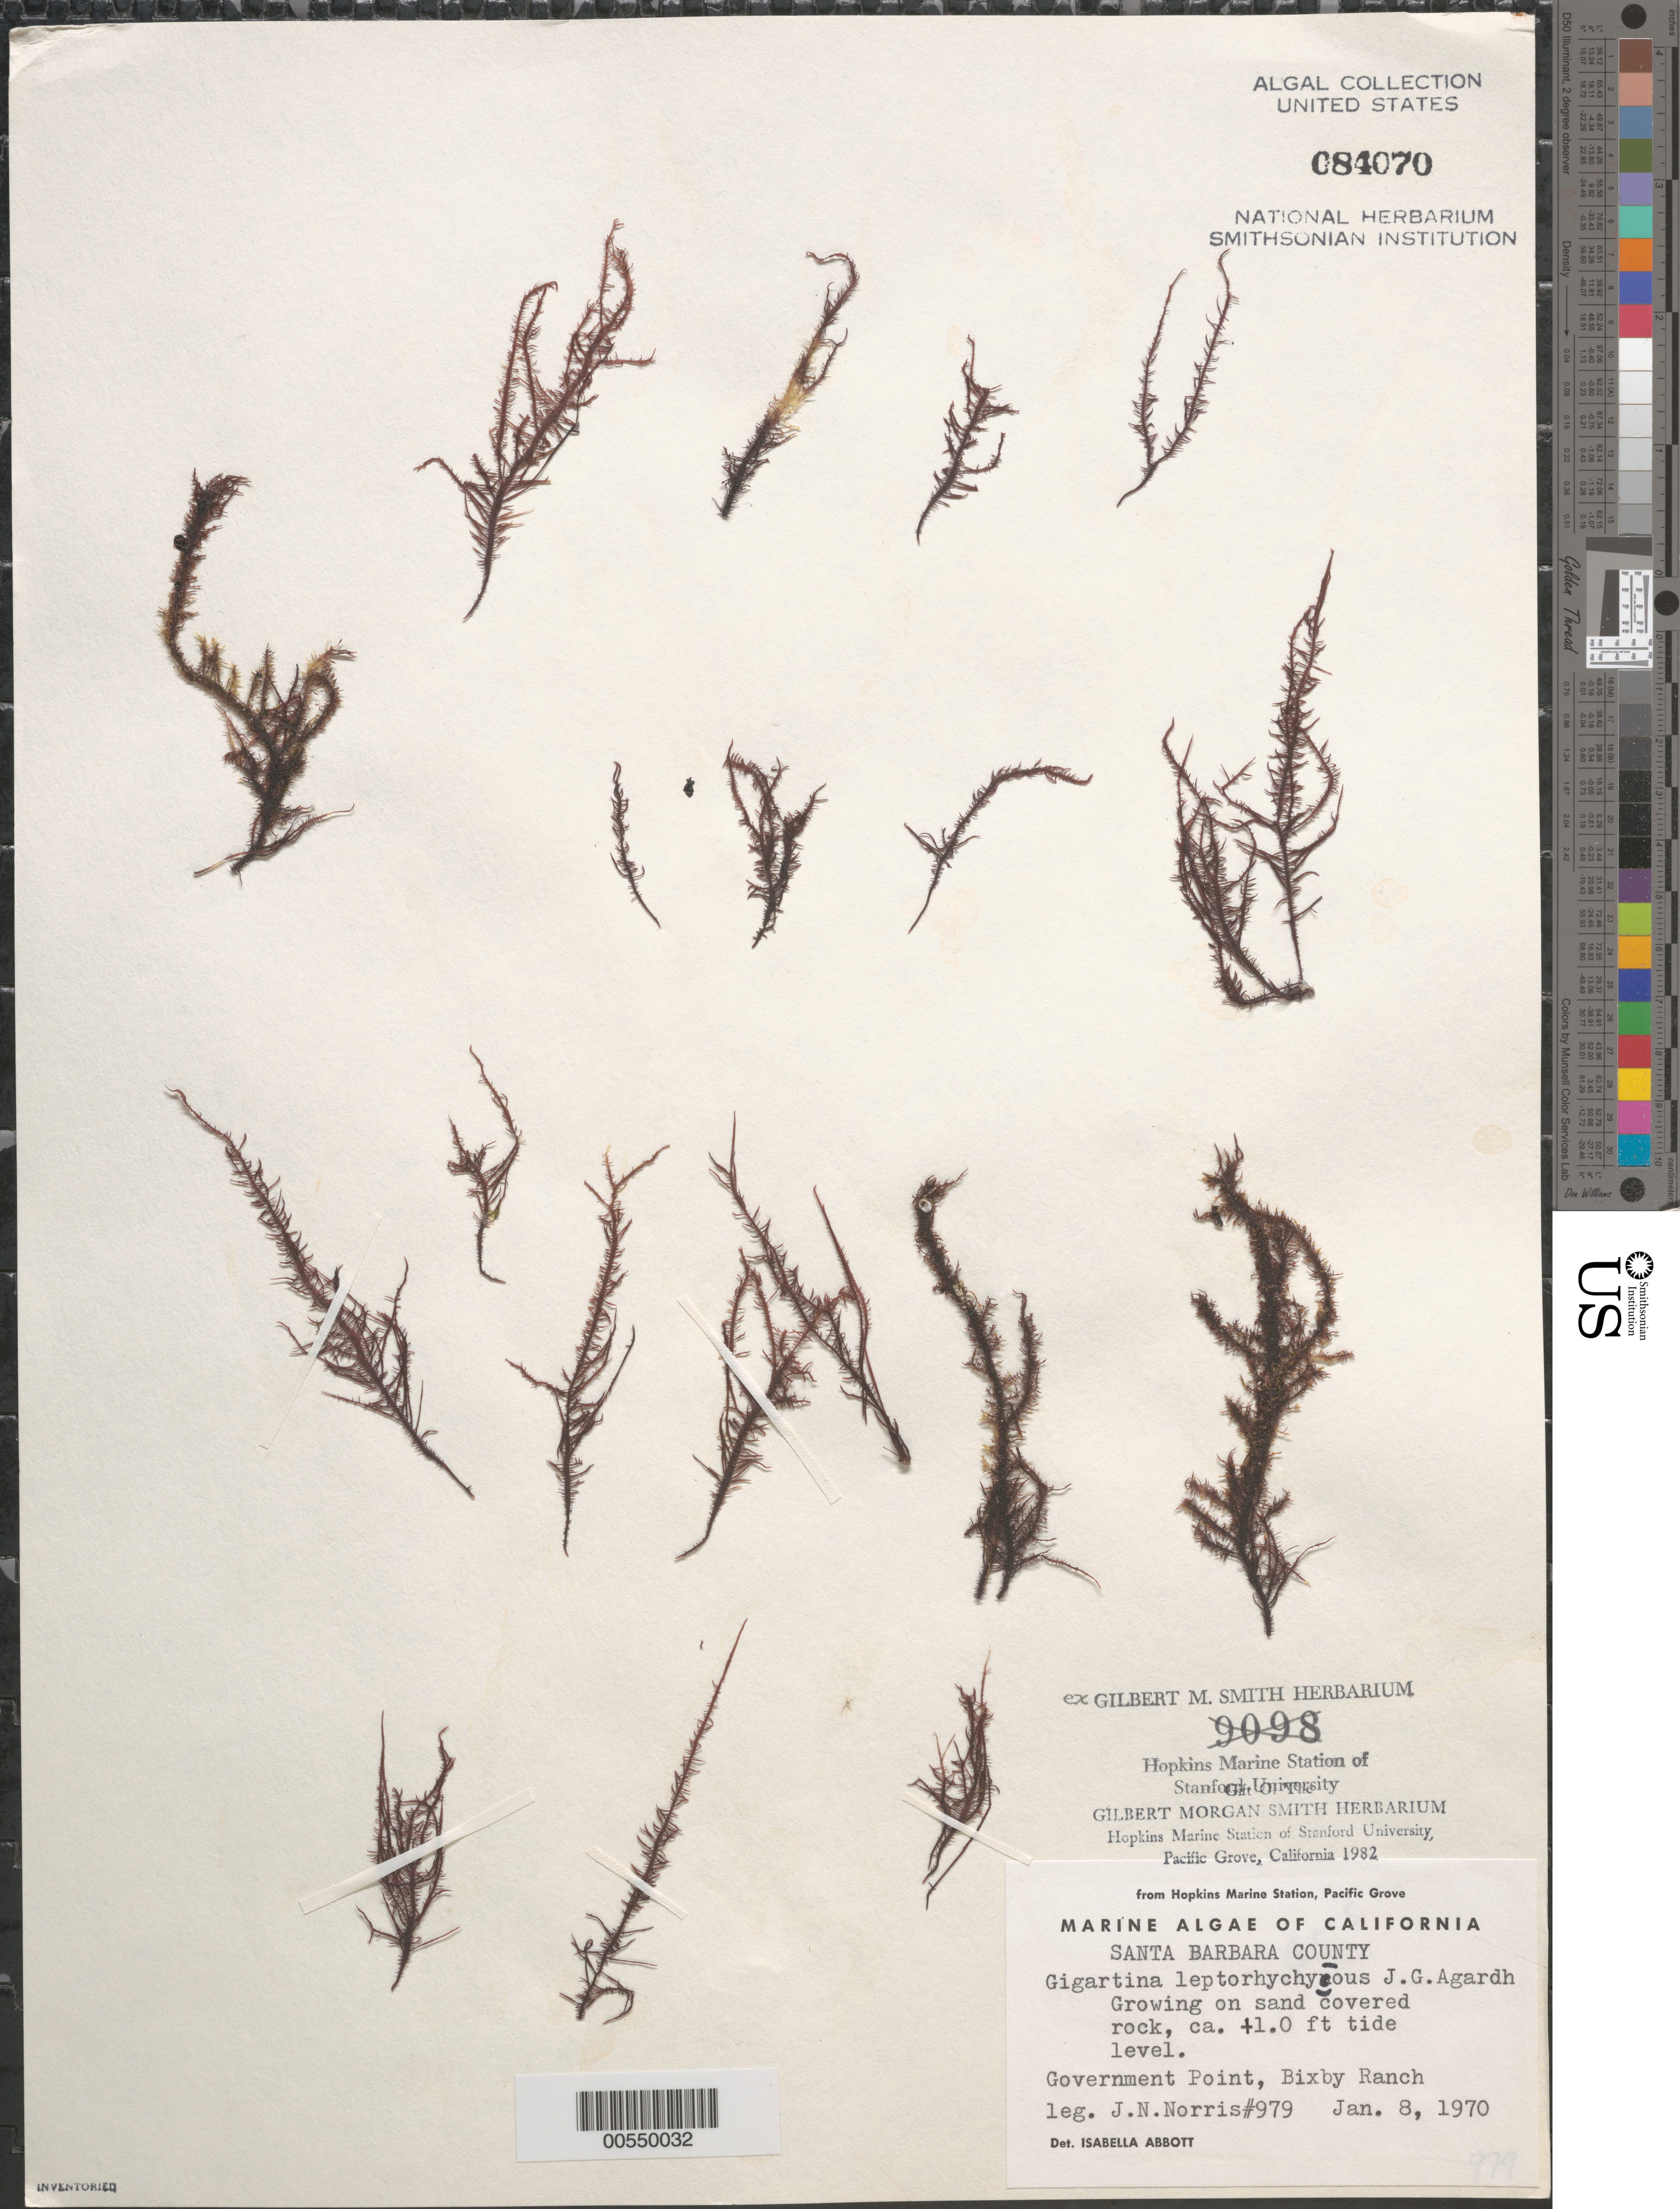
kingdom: Plantae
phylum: Rhodophyta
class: Florideophyceae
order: Gigartinales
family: Gigartinaceae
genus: Mazzaella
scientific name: Mazzaella leptorhynchos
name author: (J. Agardh) Leister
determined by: Algae name updating Project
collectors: J. N. Norris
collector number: JN-979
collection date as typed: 08 Jan 1970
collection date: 1970-01-08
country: United States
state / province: California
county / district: Santa Barbara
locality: Government Point, Bixby Ranch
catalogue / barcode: US 84070